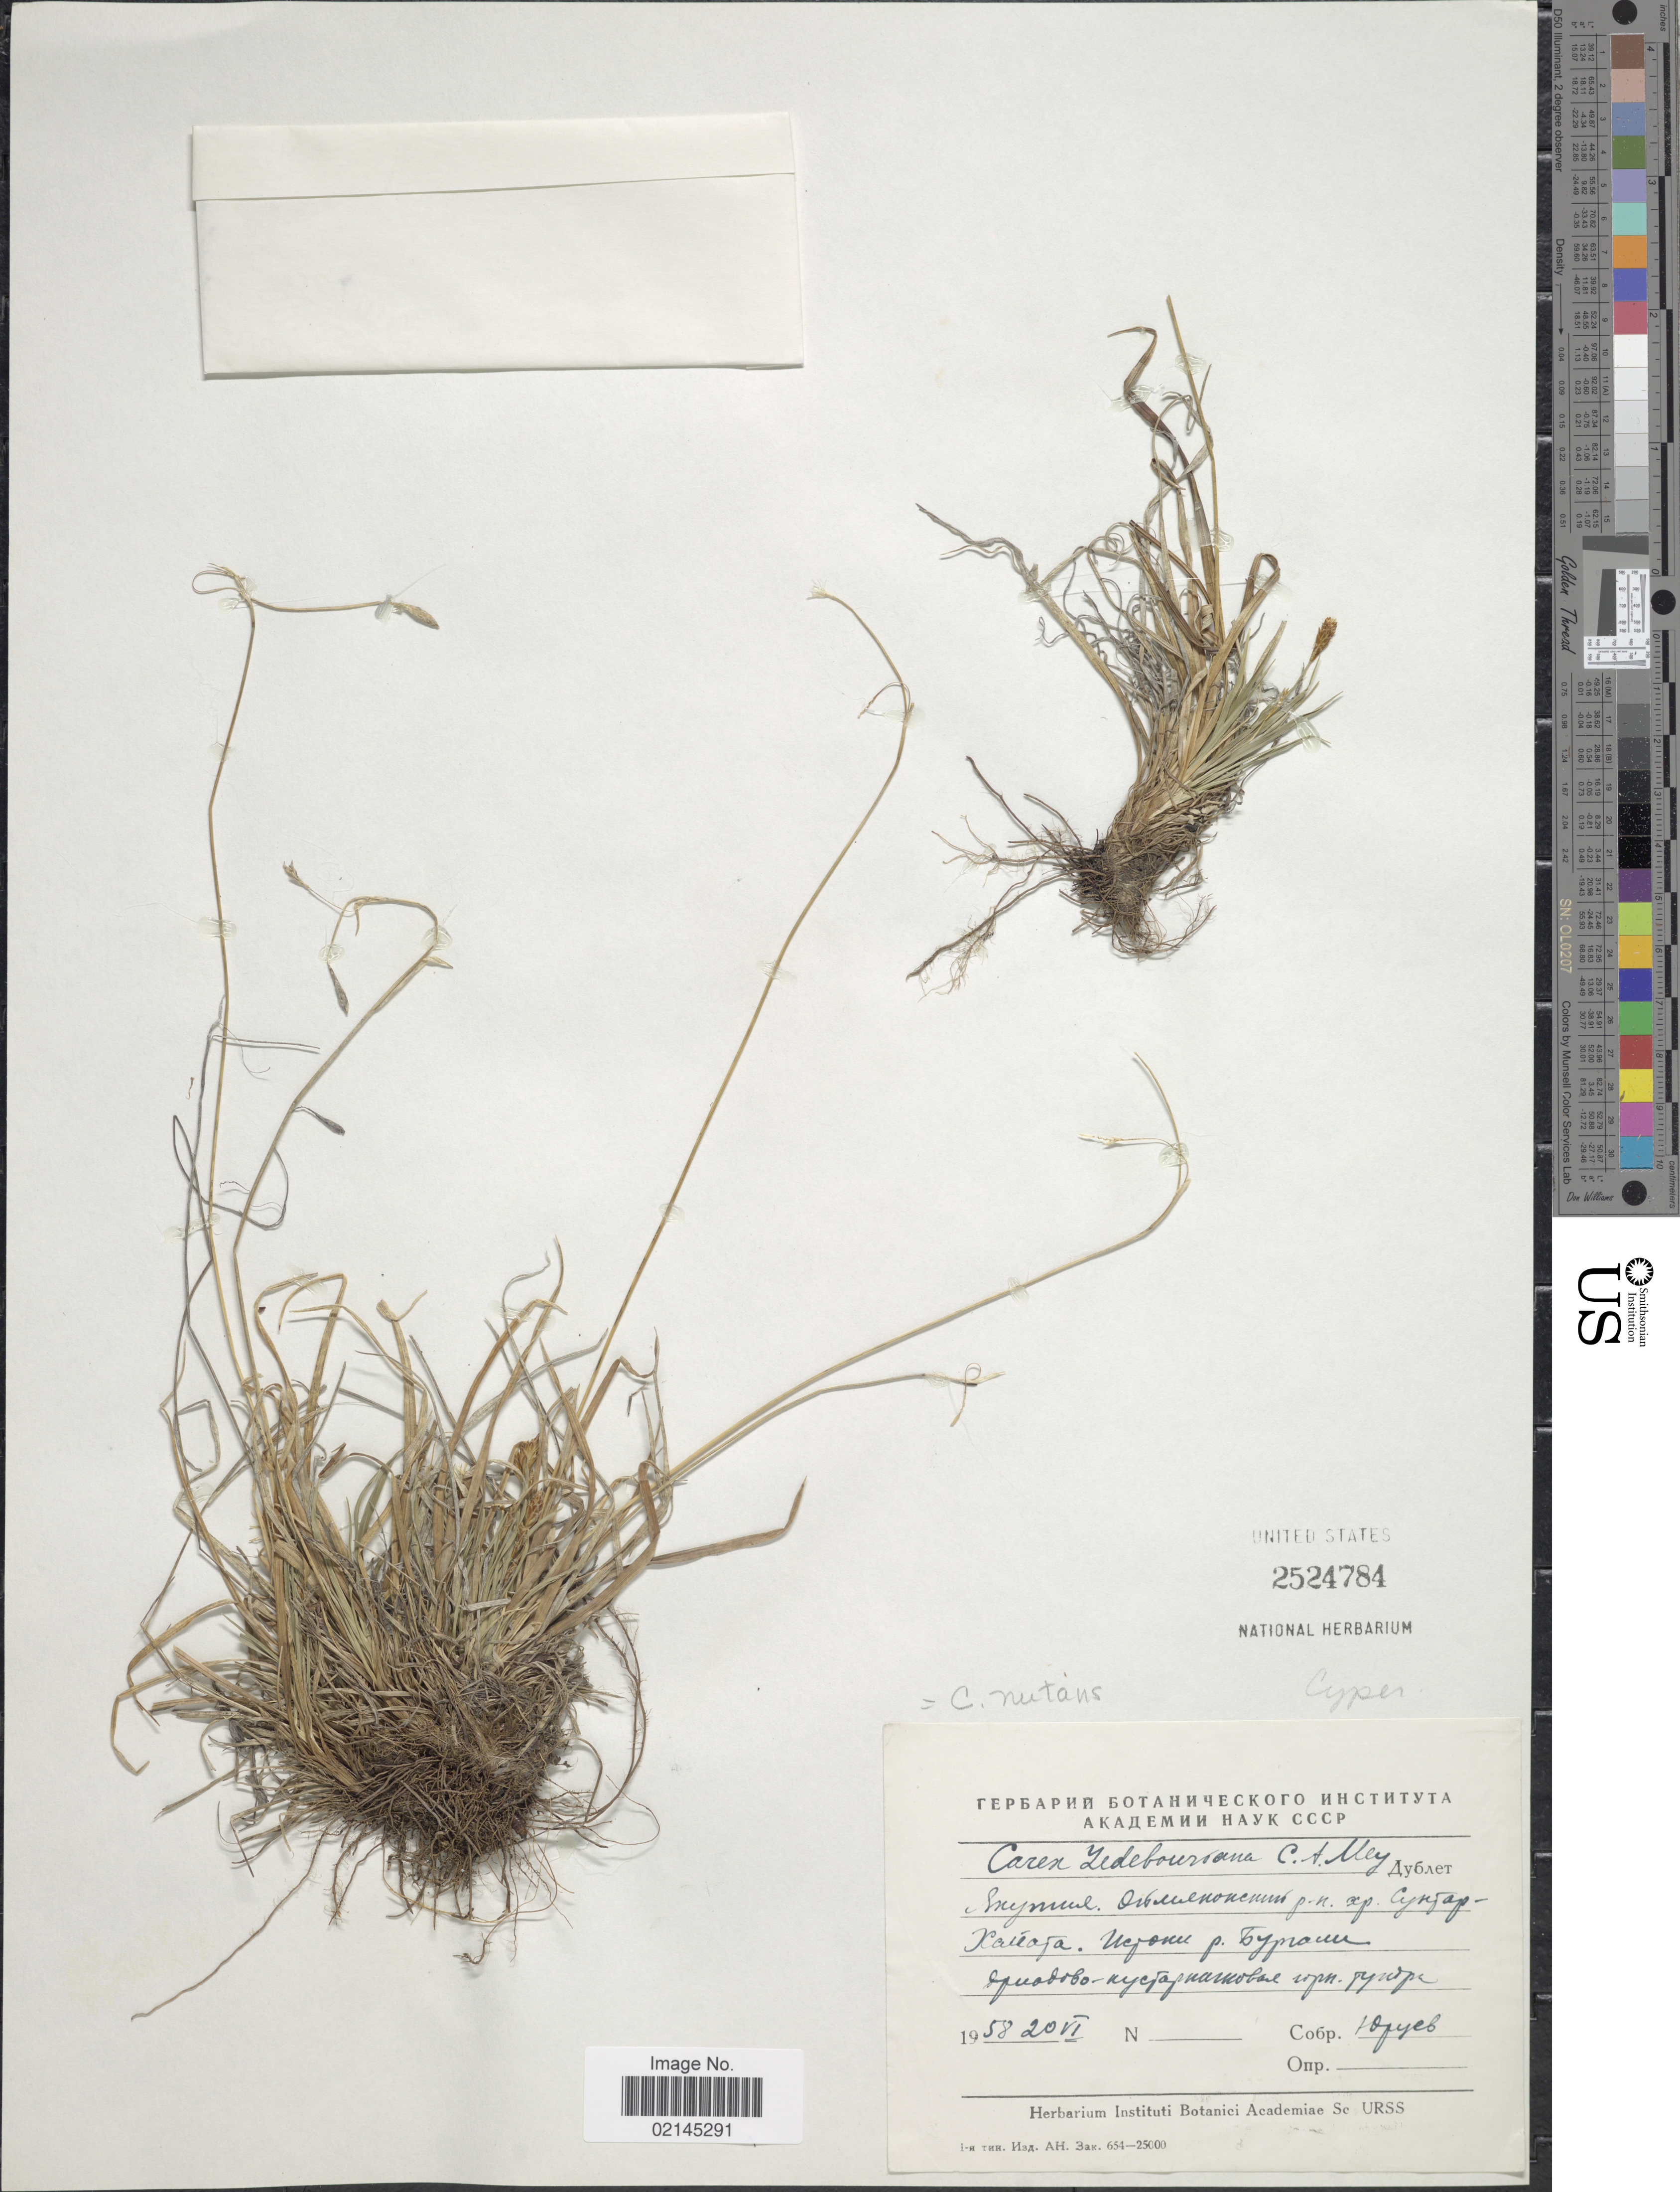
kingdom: Plantae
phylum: Tracheophyta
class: Liliopsida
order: Poales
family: Cyperaceae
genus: Carex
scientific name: Carex ledebouriana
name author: C.A. Mey. ex Trevir.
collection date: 1958-06-20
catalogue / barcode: US 2524784